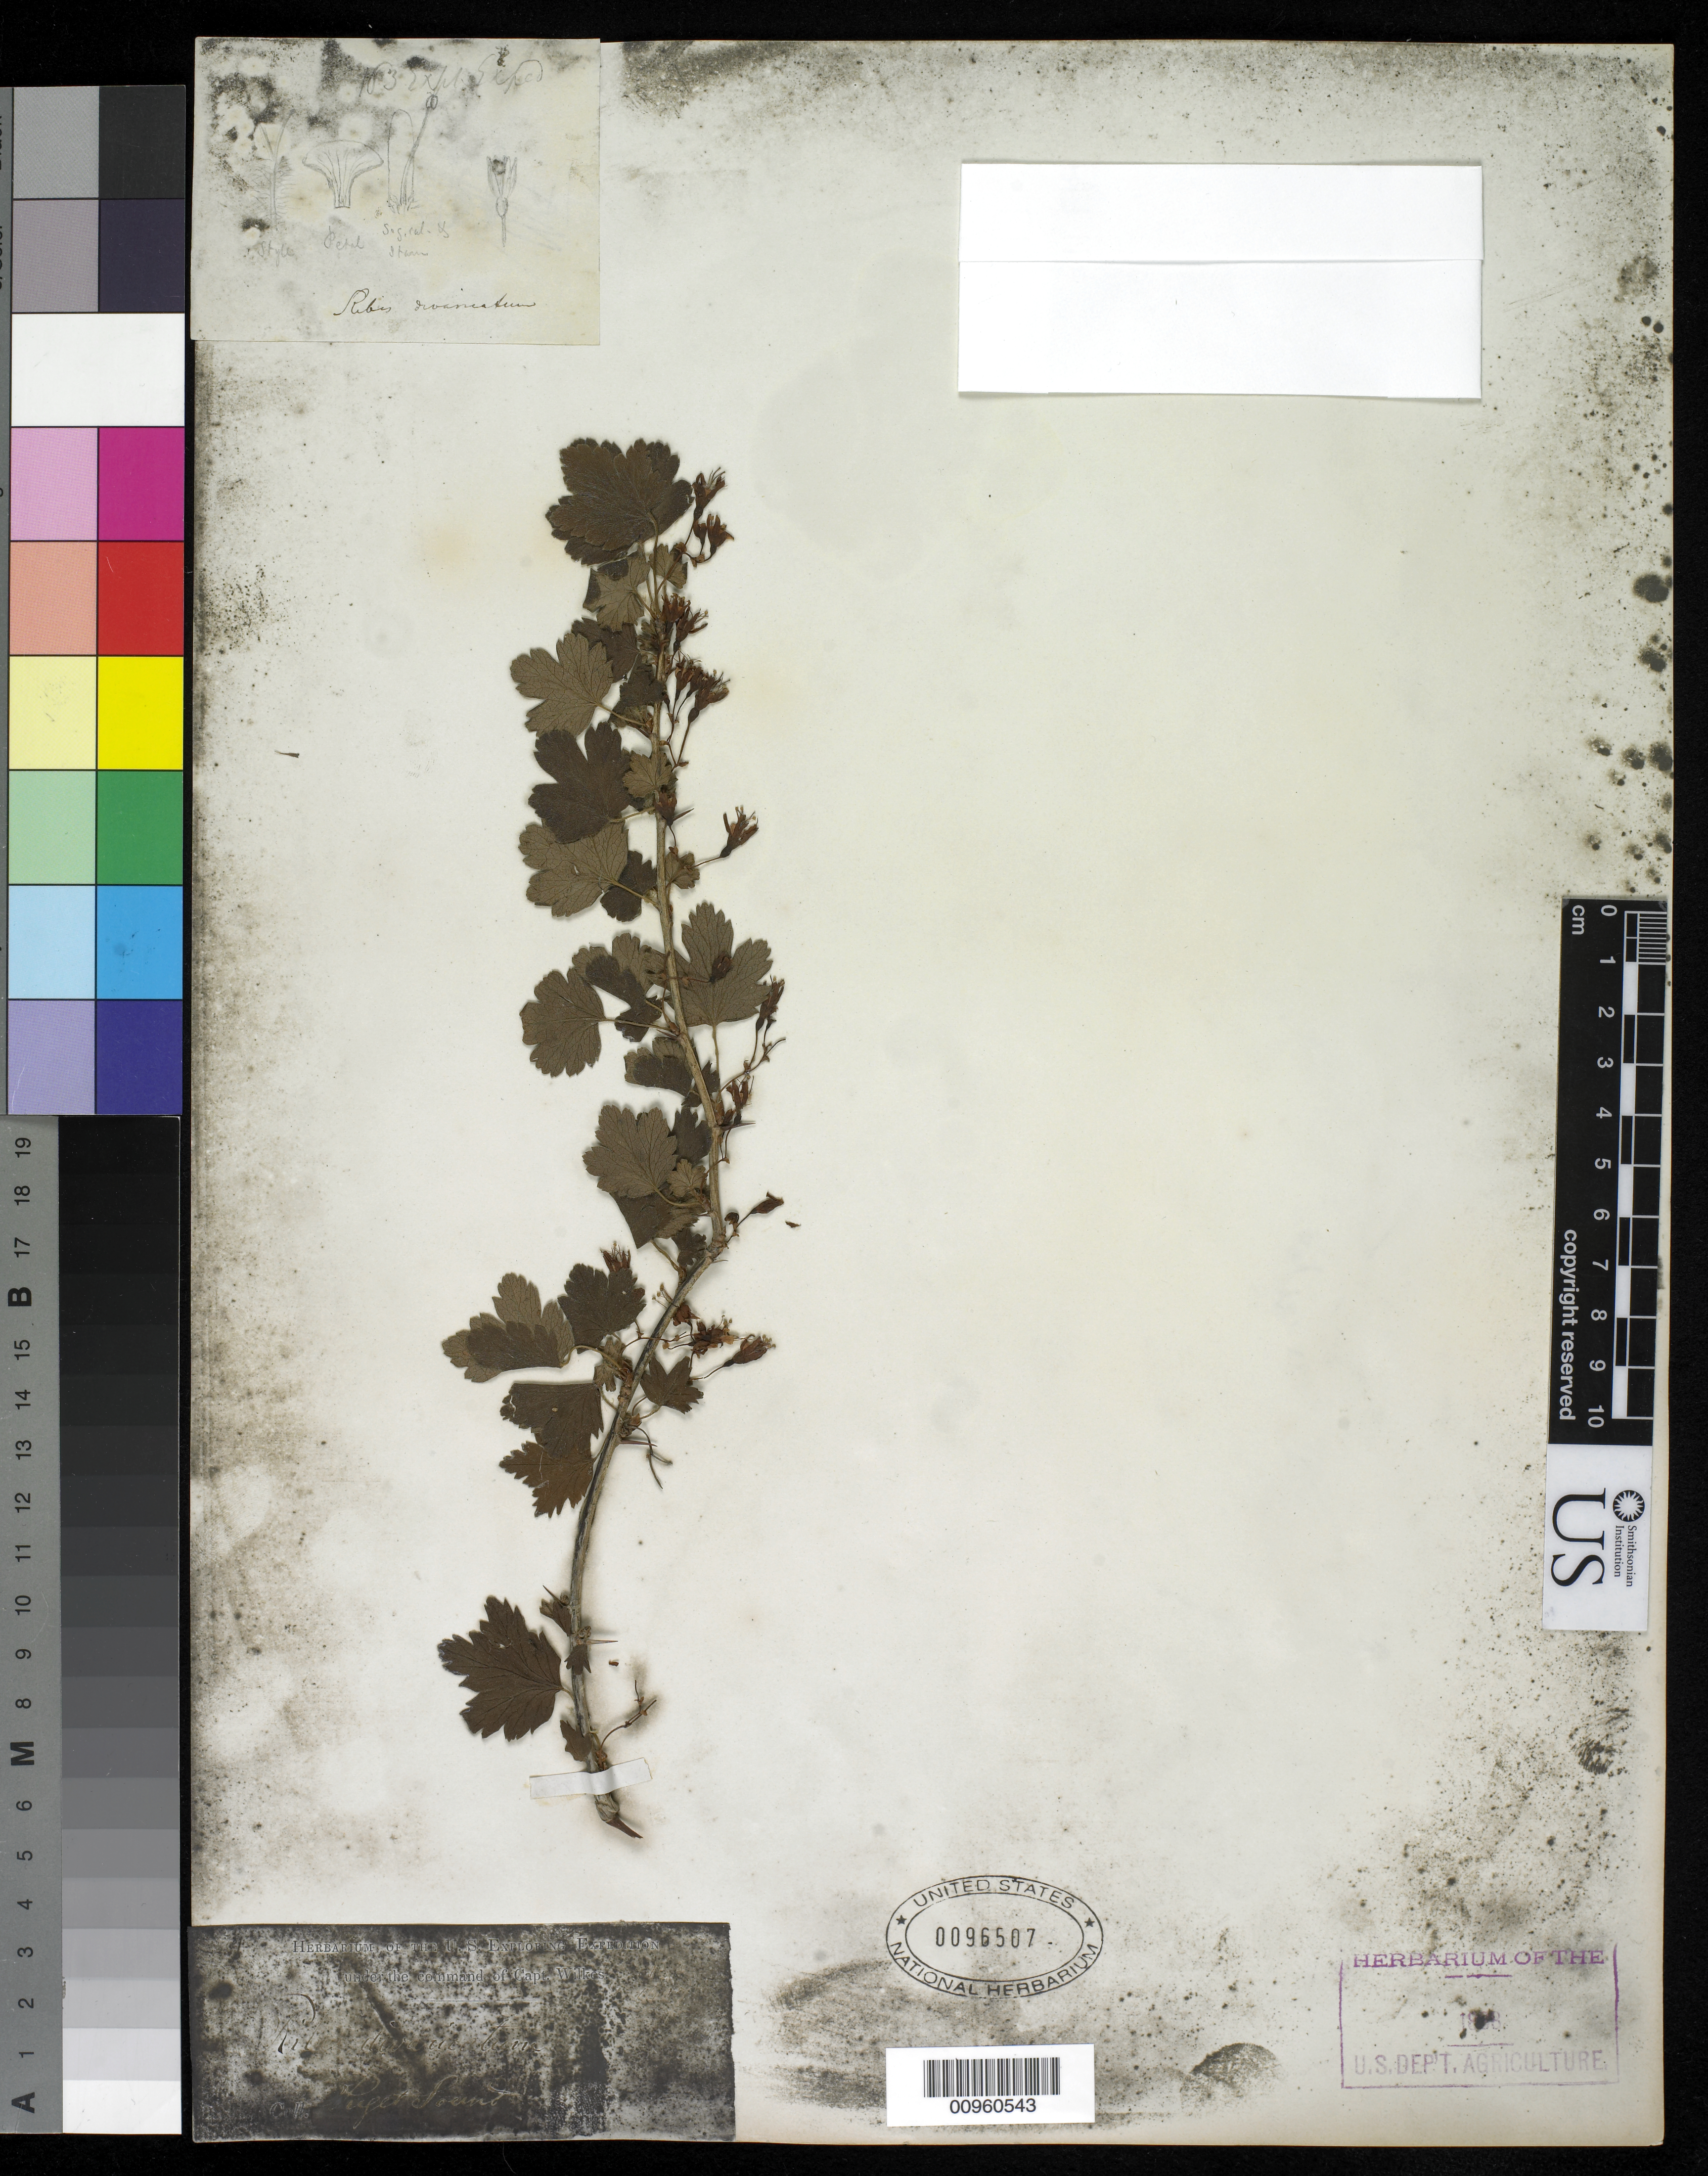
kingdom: Plantae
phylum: Tracheophyta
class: Magnoliopsida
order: Saxifragales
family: Grossulariaceae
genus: Ribes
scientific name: Ribes divaricatum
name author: Douglas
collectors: Wilkes Explor. Exped.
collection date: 1838/1842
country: United States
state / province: Washington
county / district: King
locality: Puget Sound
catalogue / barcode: US 96507